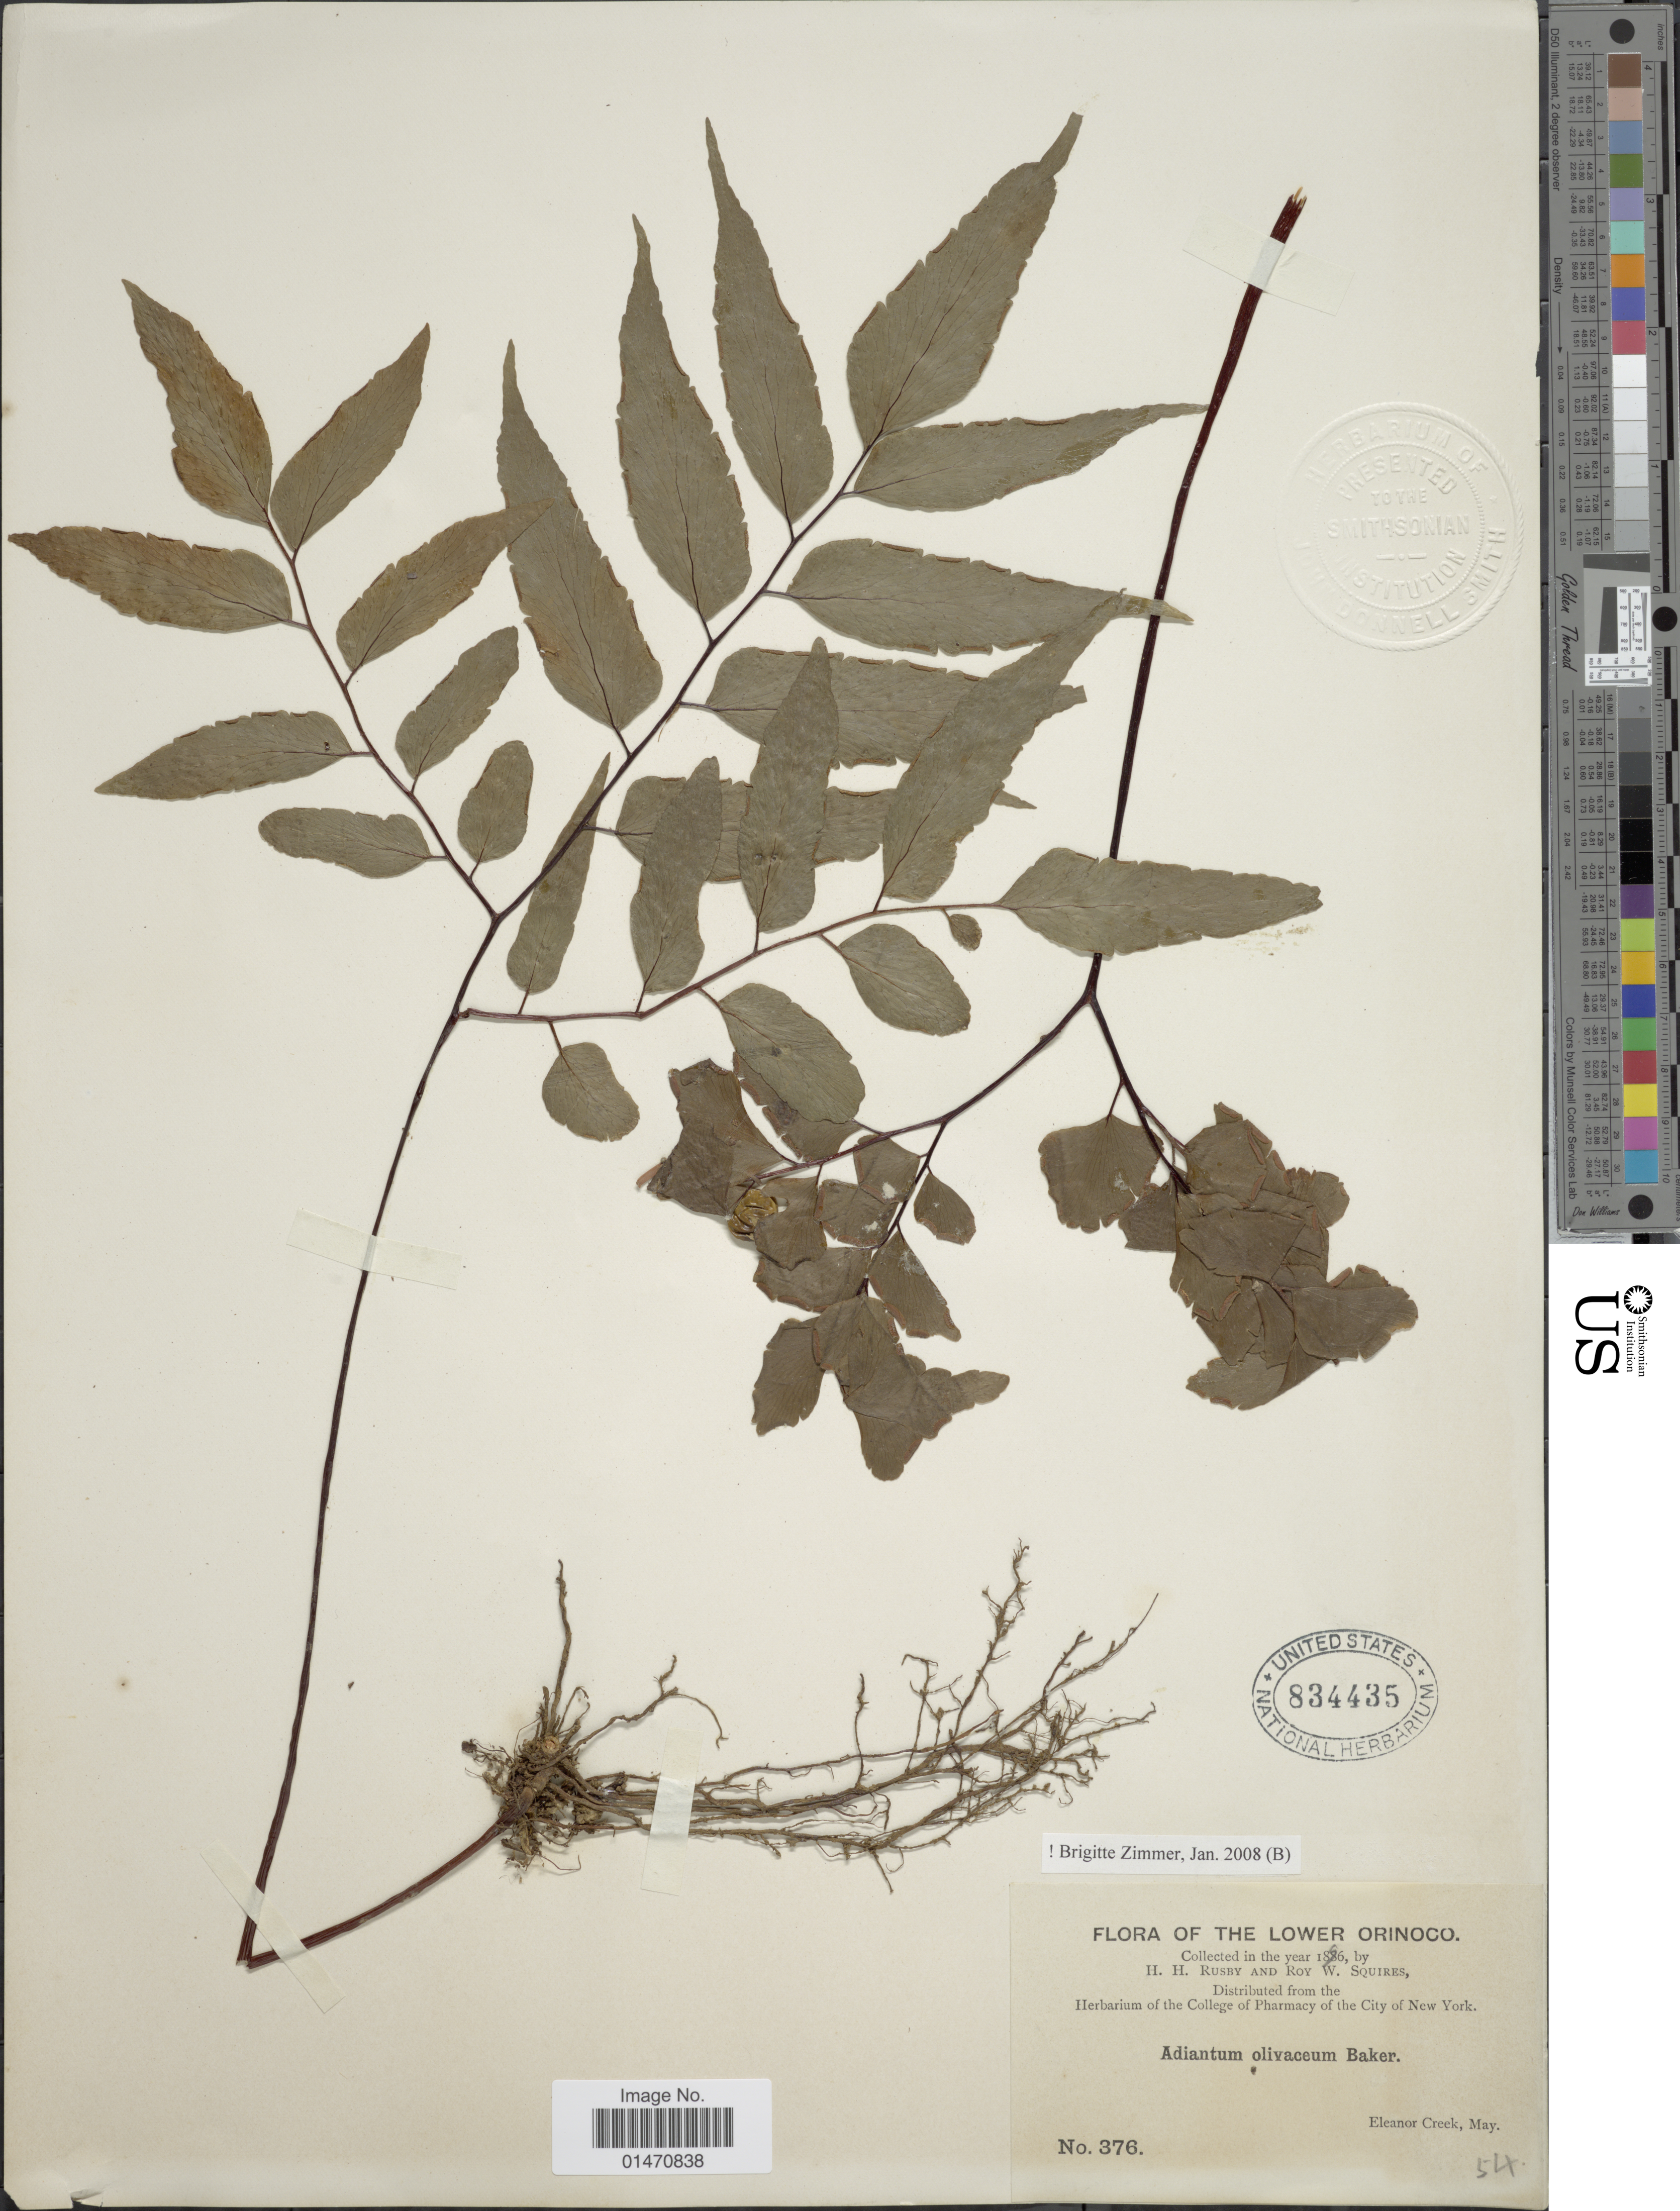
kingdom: Plantae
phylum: Tracheophyta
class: Polypodiopsida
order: Polypodiales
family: Pteridaceae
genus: Adiantum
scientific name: Adiantum olivaceum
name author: Baker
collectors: H. H. Rusby & R. Squires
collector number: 376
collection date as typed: May 1896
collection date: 1896-05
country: Venezuela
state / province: Delta Amacuro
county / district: Antonio Díaz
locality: Lower Orinoco, Eleanor Creek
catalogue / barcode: US 834435